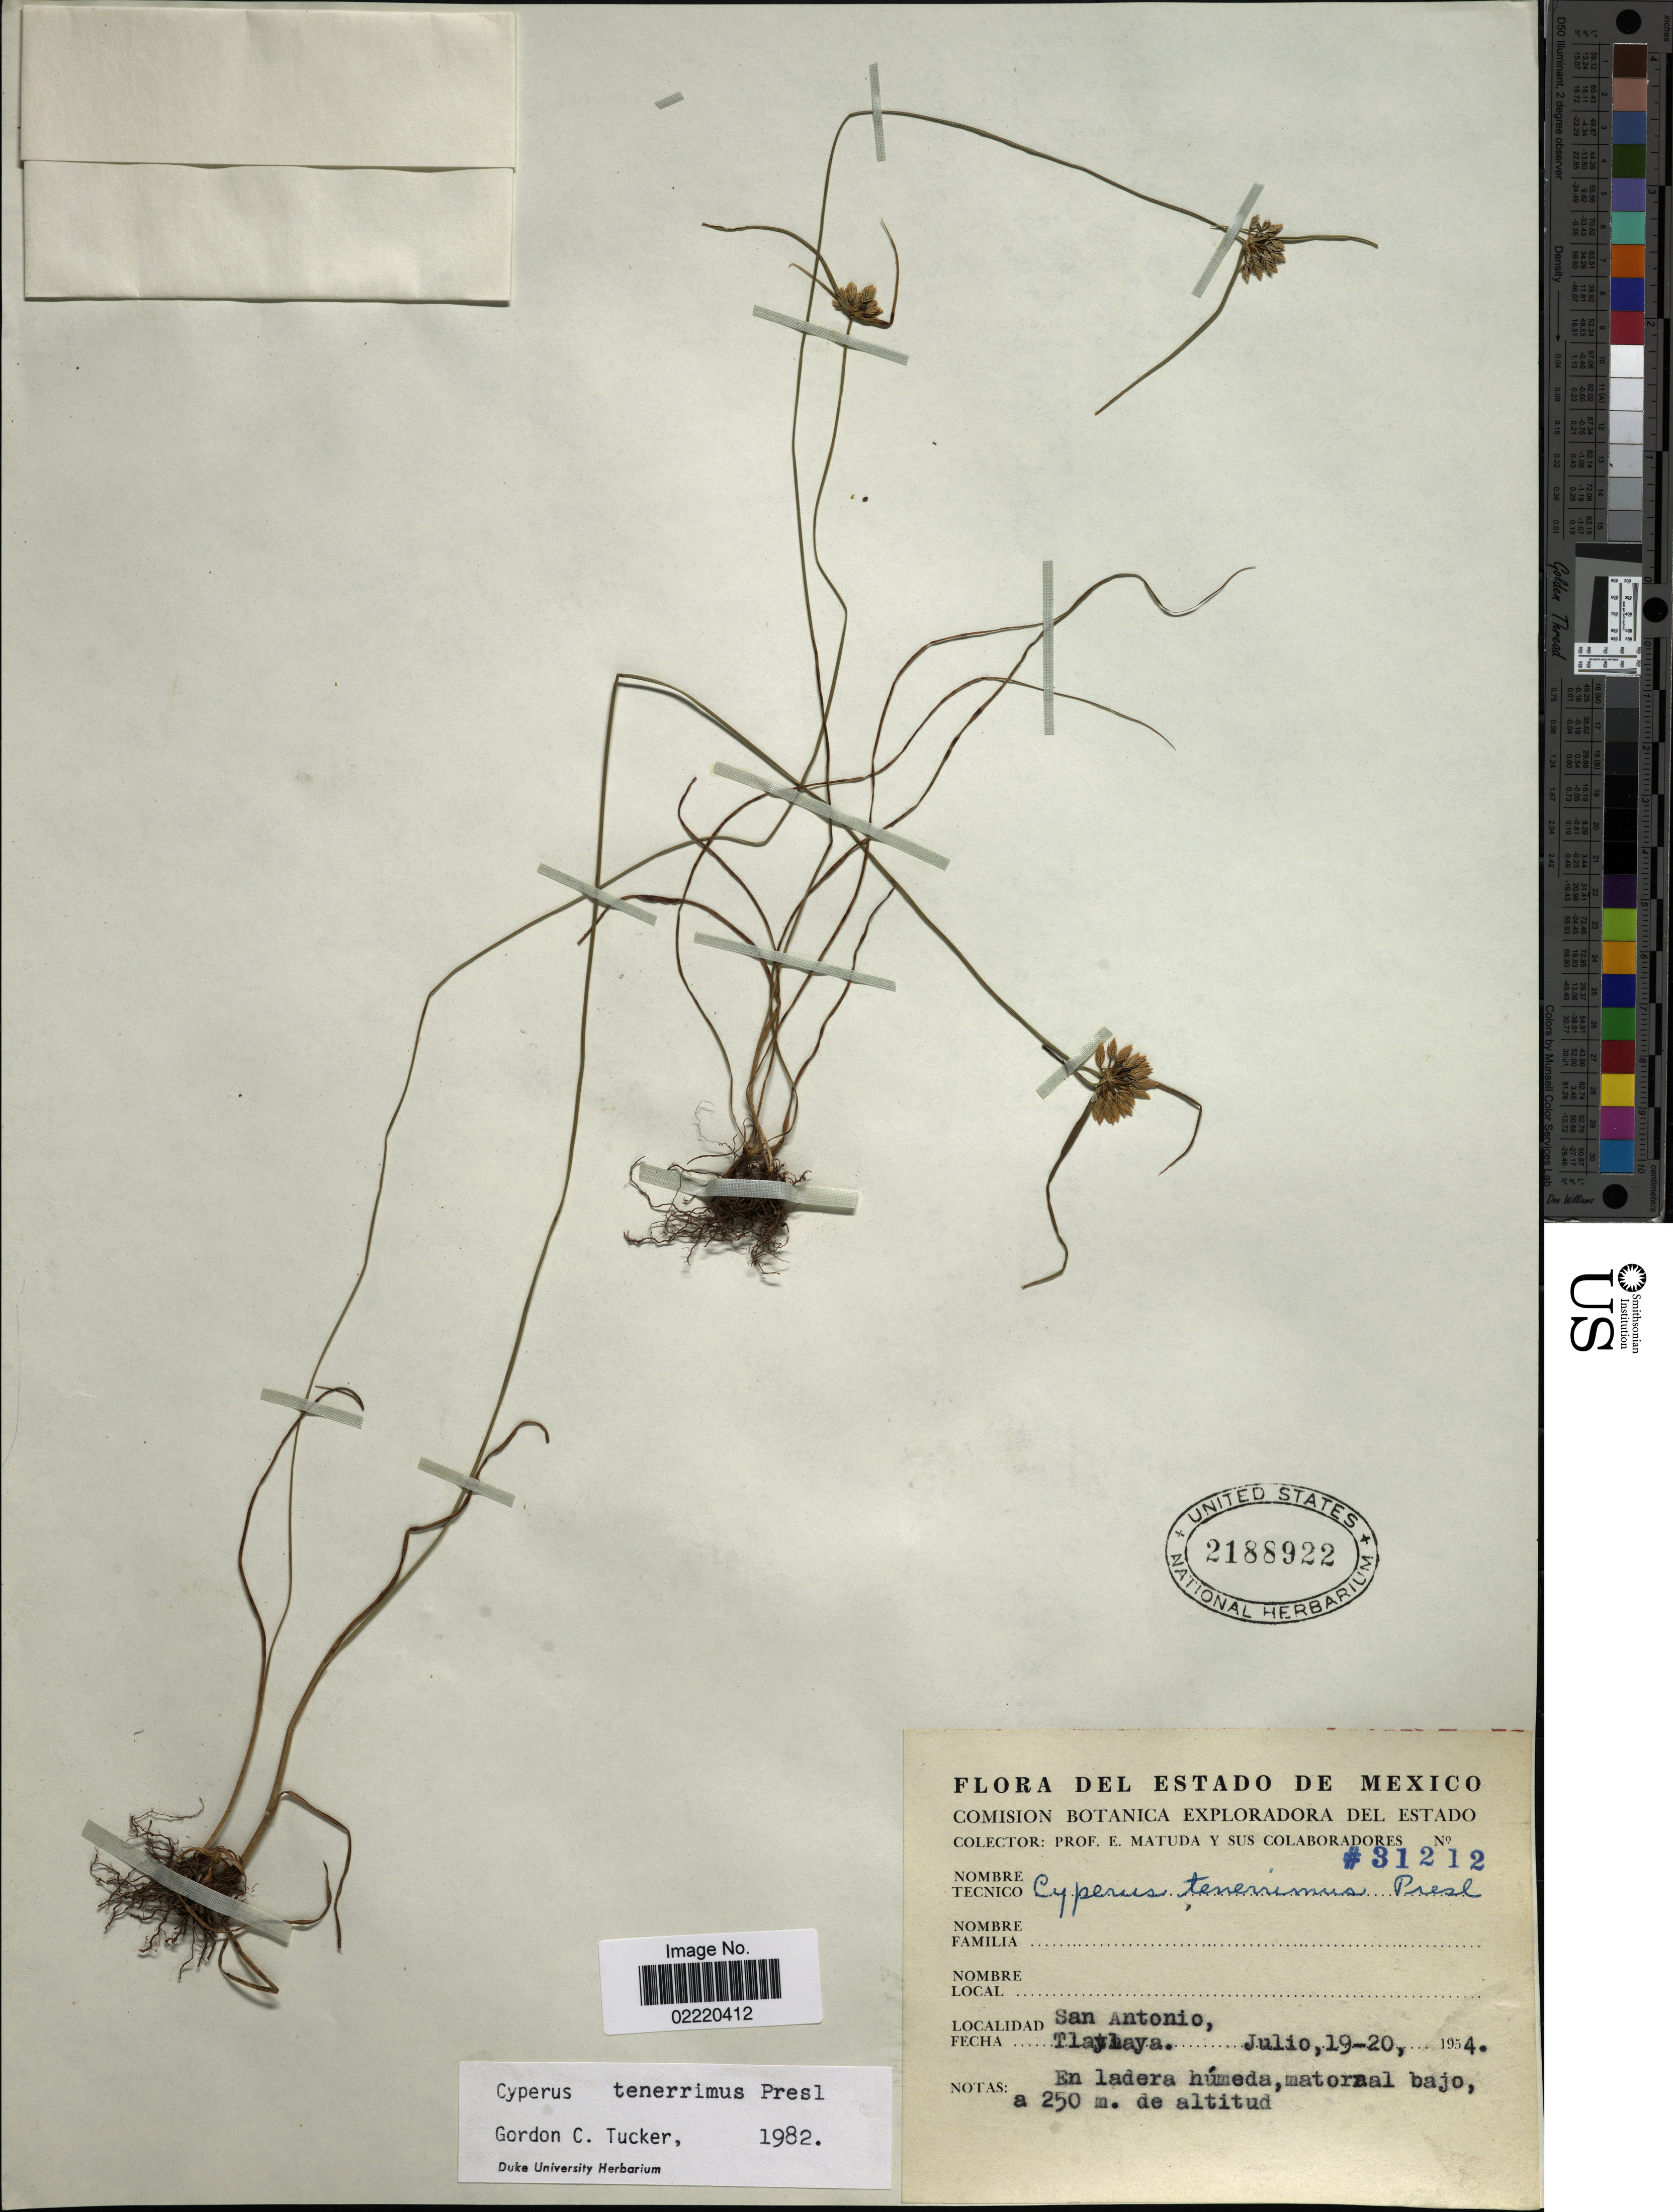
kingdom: Plantae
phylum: Tracheophyta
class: Liliopsida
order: Poales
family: Cyperaceae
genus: Cyperus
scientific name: Cyperus tenerrimus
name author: J. Presl & C. Presl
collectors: E. Matuda & Sus Colaboradores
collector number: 31212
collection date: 1954-07-19/1954-07-20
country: Mexico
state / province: México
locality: Estado de Mexico, San Antonio, Tlatlaya.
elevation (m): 250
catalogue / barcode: US 2188922